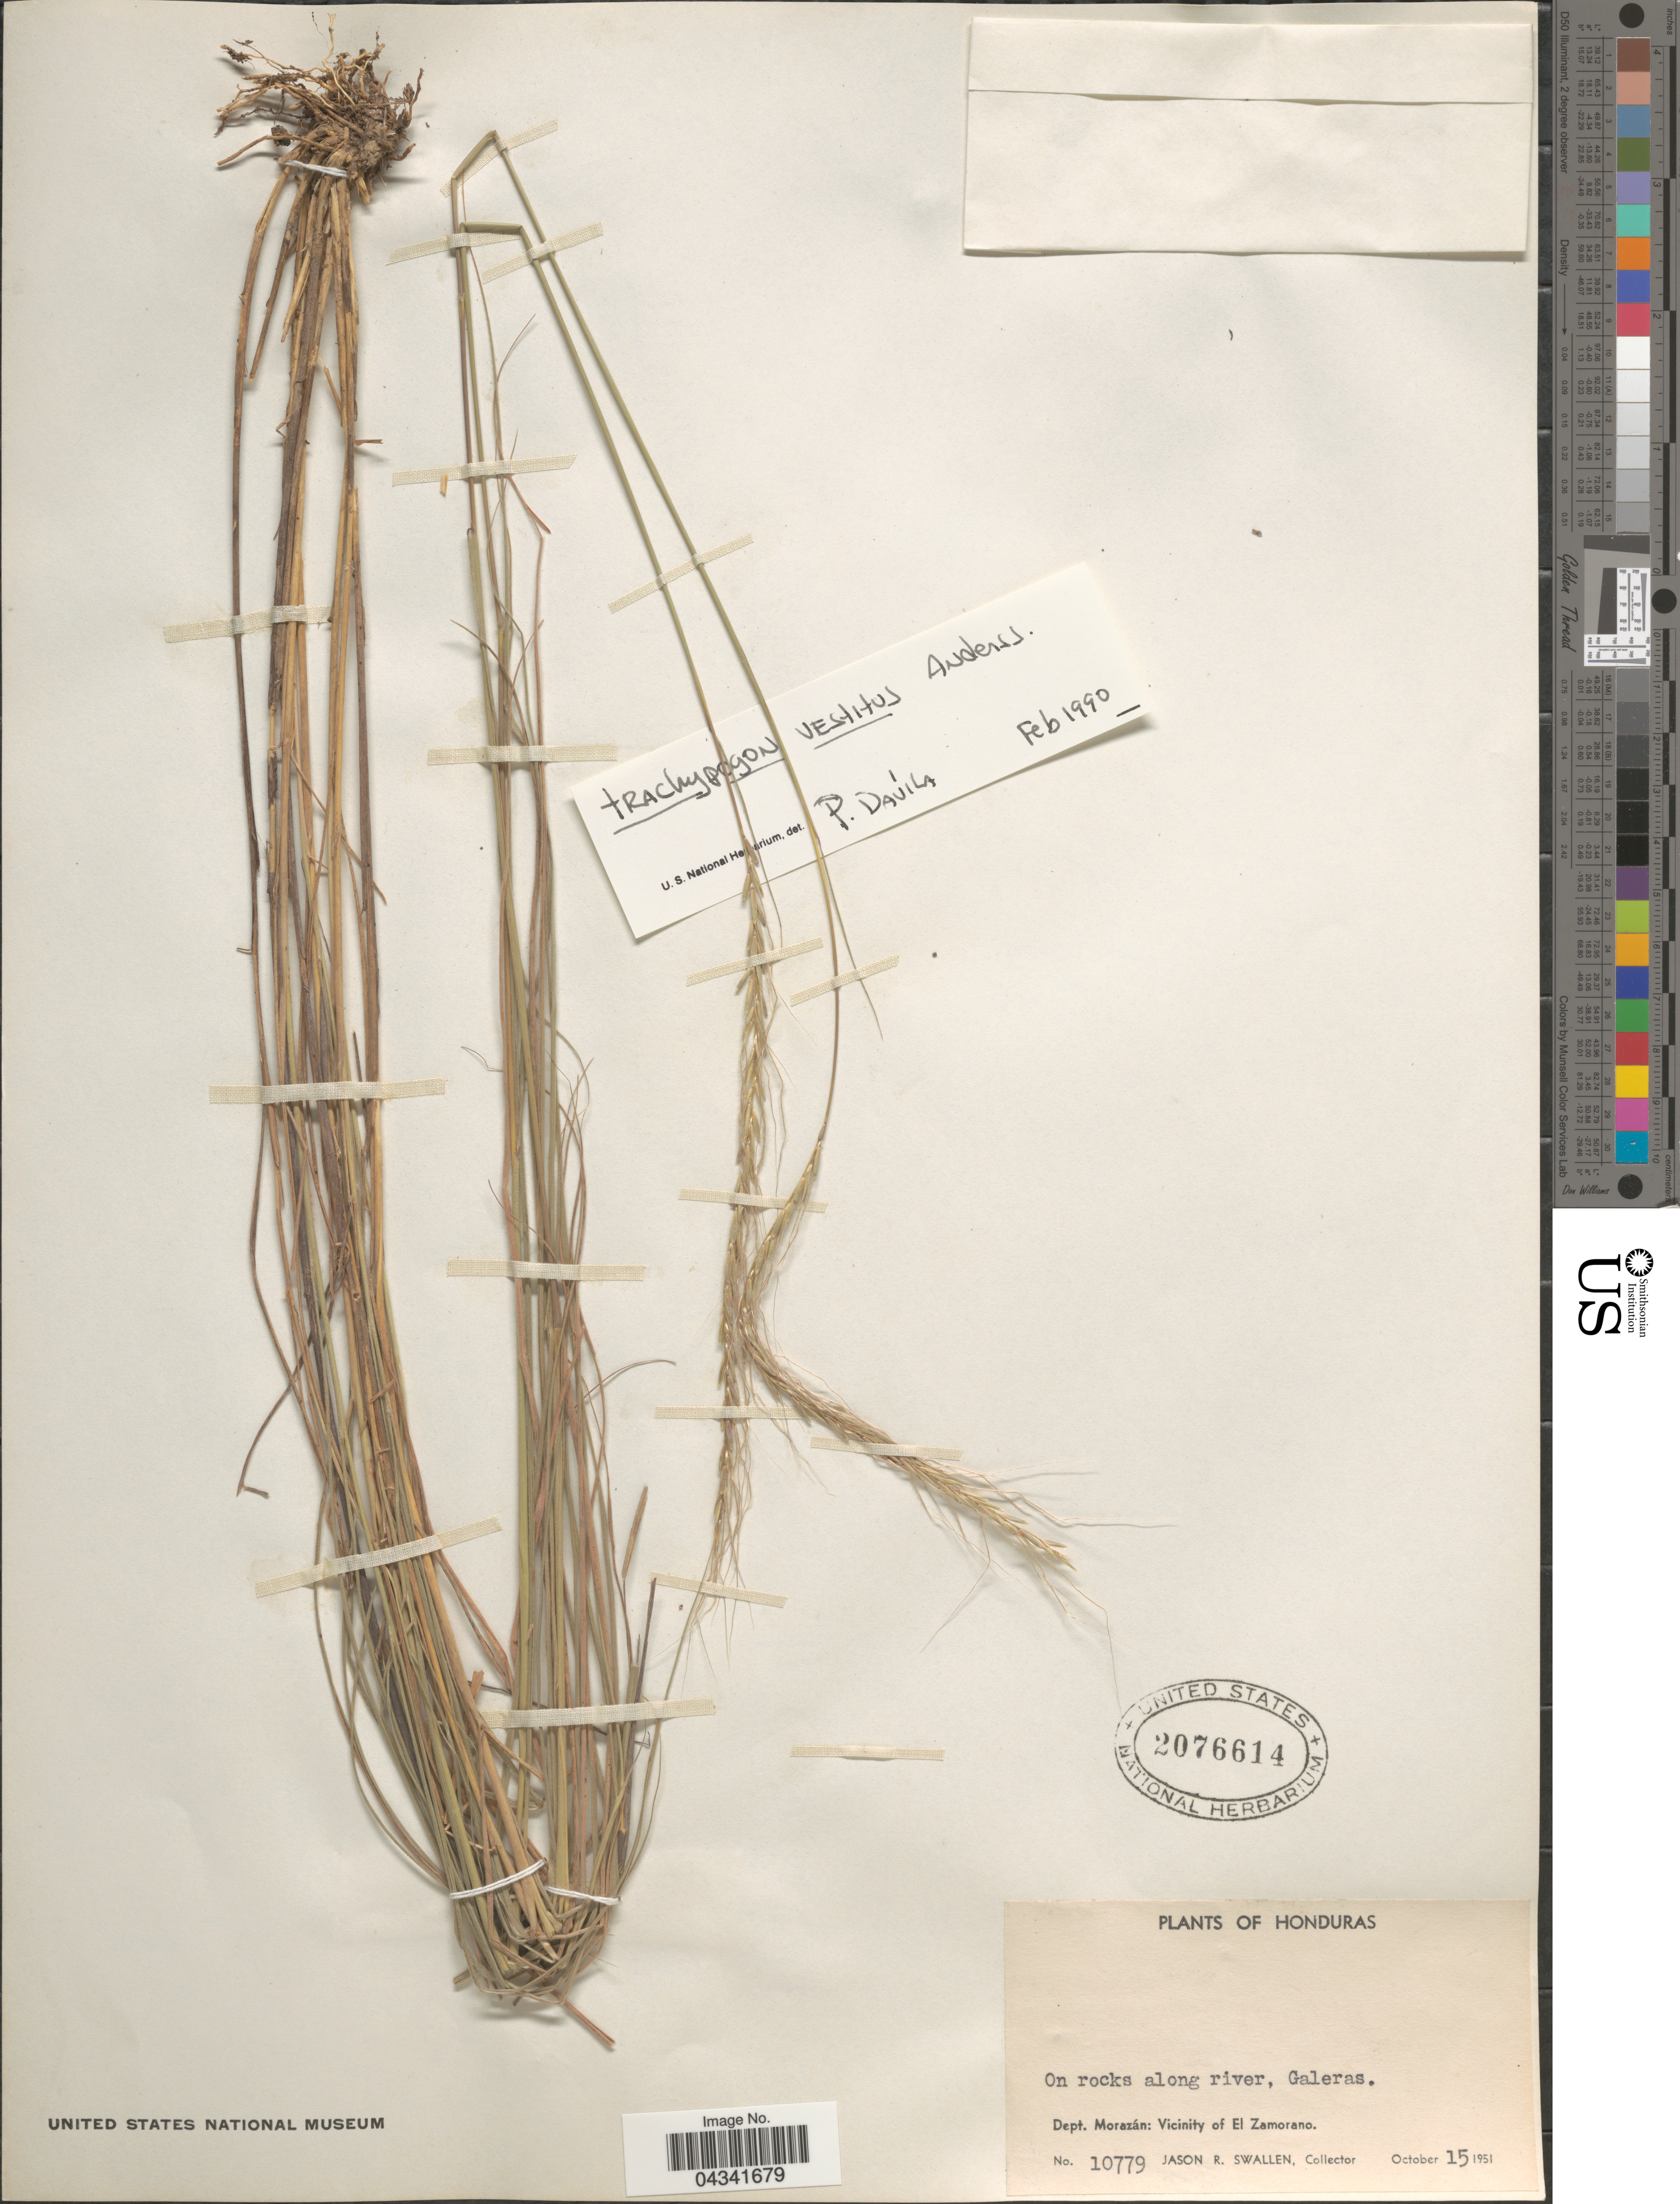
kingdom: Plantae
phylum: Tracheophyta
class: Liliopsida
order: Poales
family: Poaceae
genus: Trachypogon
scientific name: Trachypogon vestitus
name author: L. Andersson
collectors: J. R. Swallen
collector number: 10779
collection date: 1951-10-15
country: Honduras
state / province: Fco. Morazán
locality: On rocks along river, Galeras. Dept. Morazán: Vicinity of El Zamorano.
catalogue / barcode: US 2076614